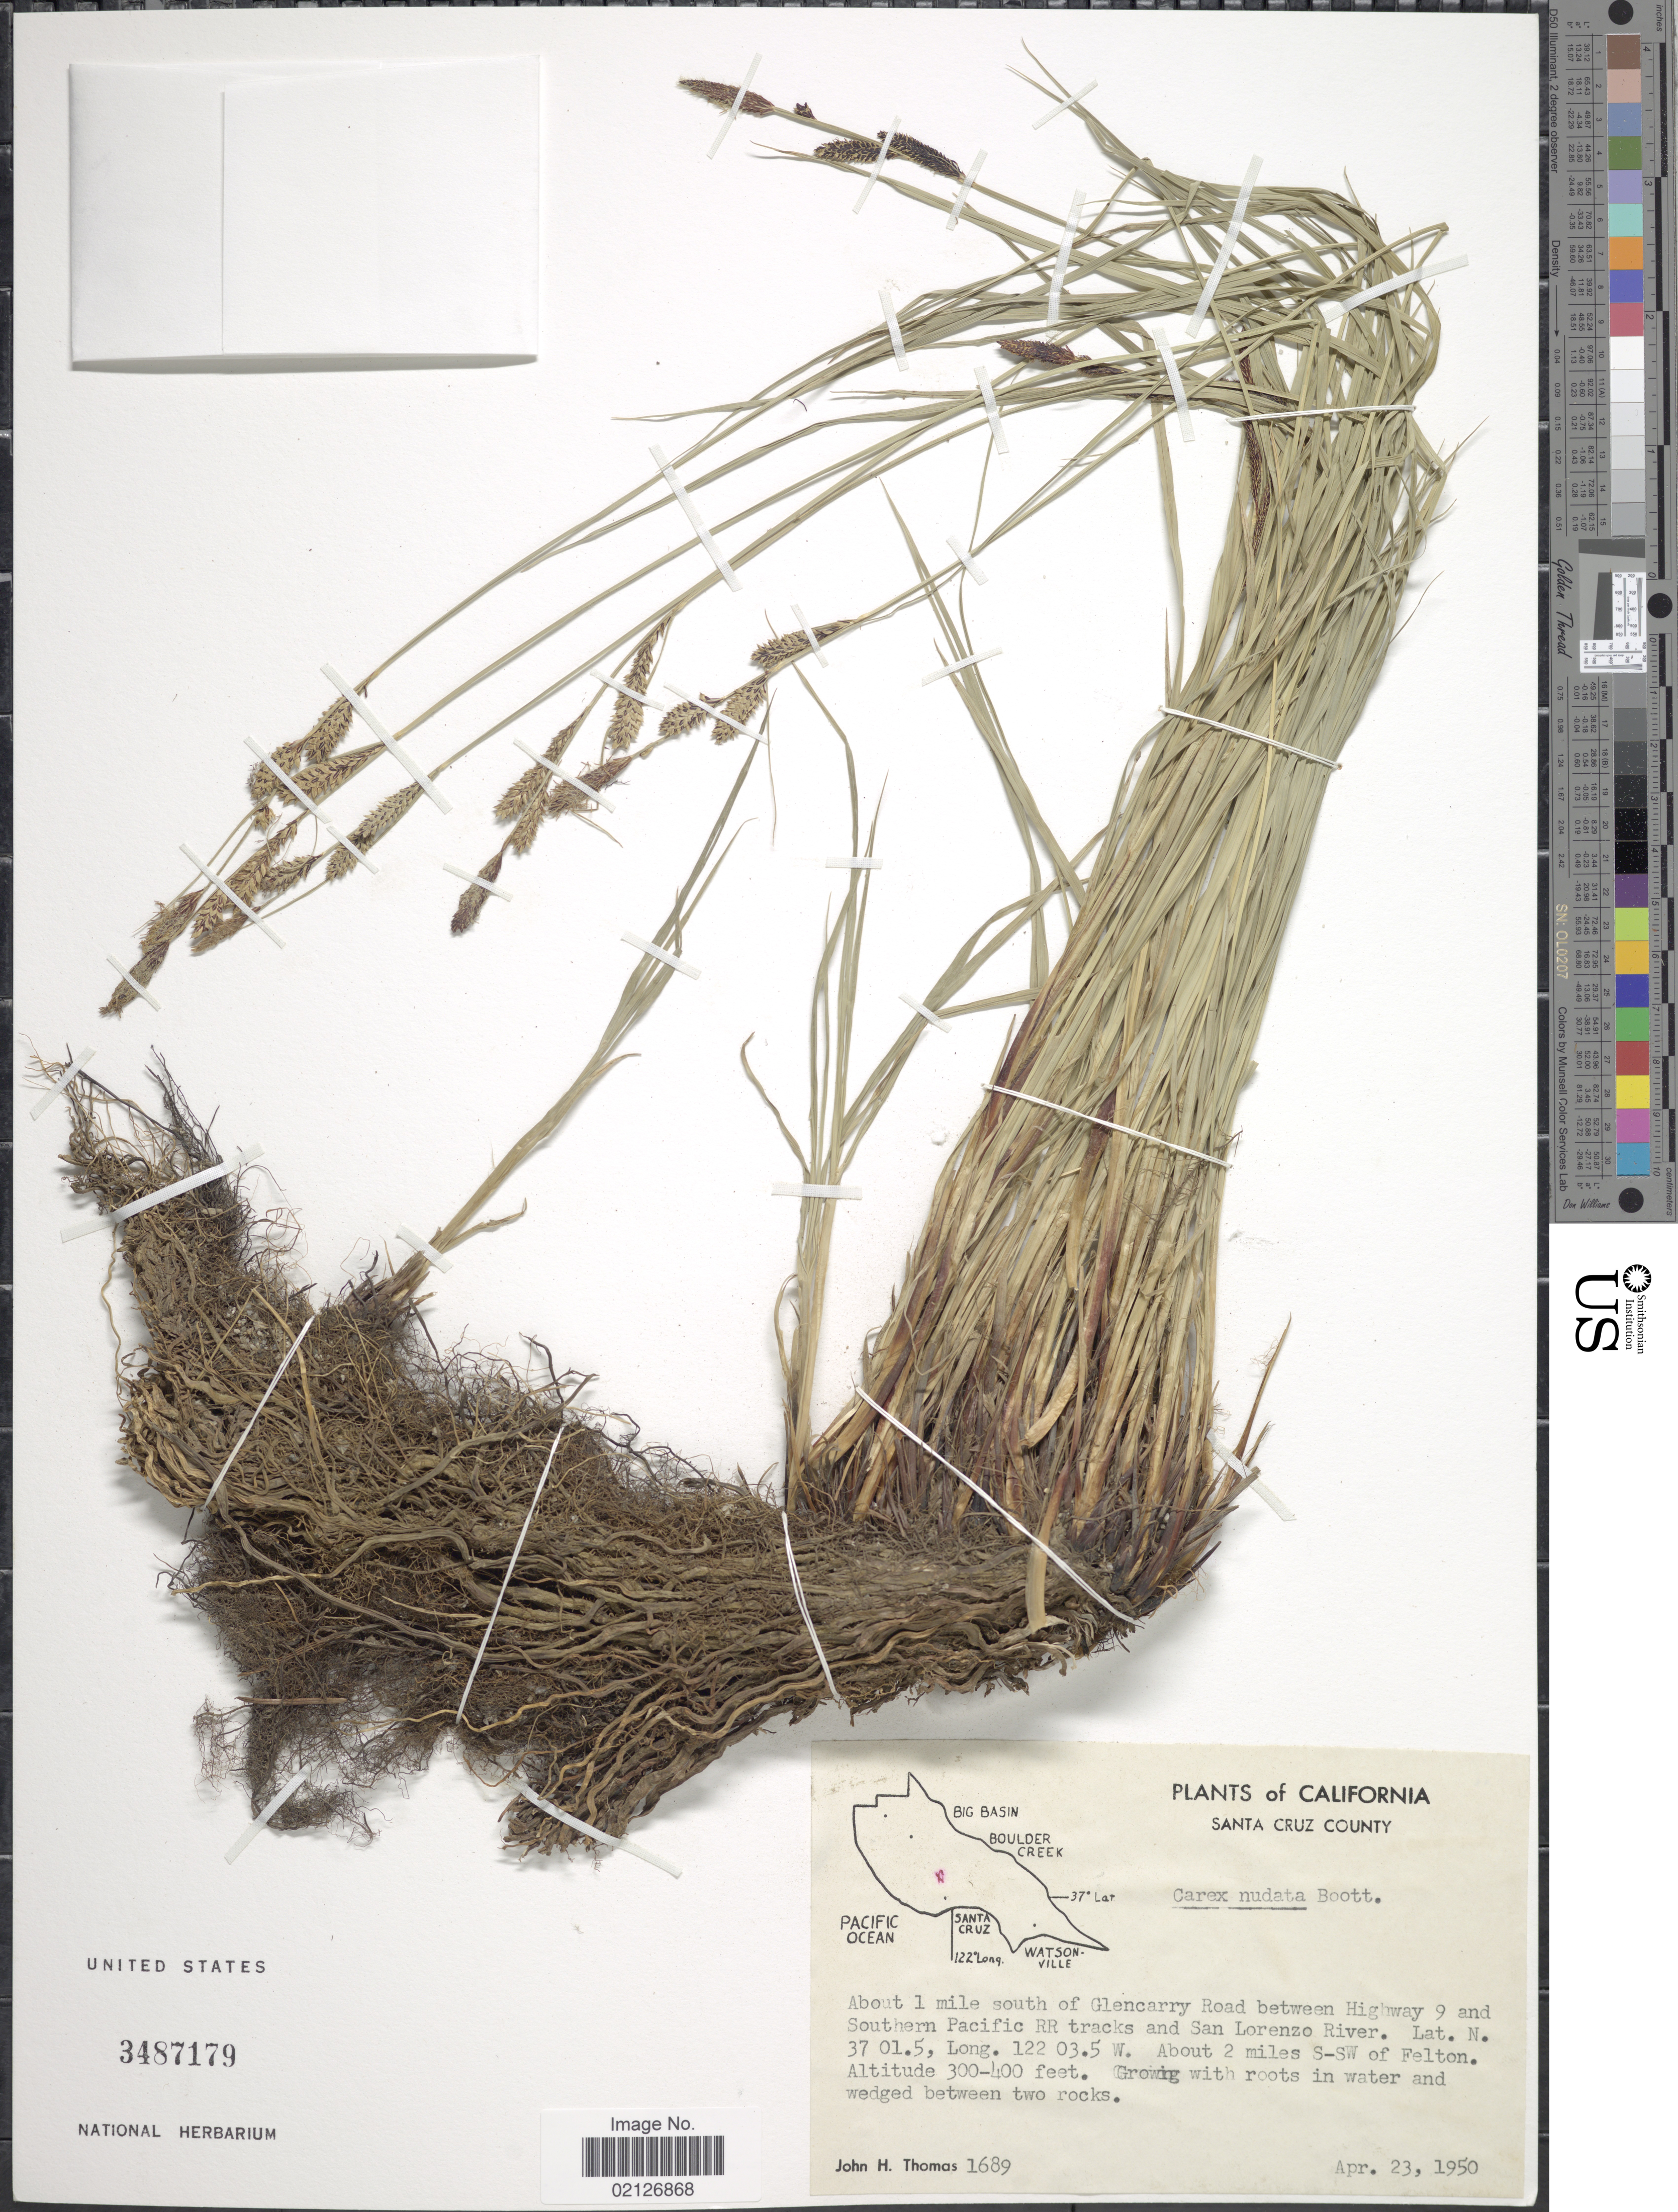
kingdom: Plantae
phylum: Tracheophyta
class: Liliopsida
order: Poales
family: Cyperaceae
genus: Carex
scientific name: Carex nudata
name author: W. Boott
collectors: J. H. Thomas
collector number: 1689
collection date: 1950-04-23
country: United States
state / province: California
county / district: Santa Cruz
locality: Santa Cruz County, about 1 mile south of Glencarry Road between Highway 9 and Southern Pacific RR tracks and San Lorenzo River, about 2 miles S-SW of Felton.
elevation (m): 91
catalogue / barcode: US 3487179